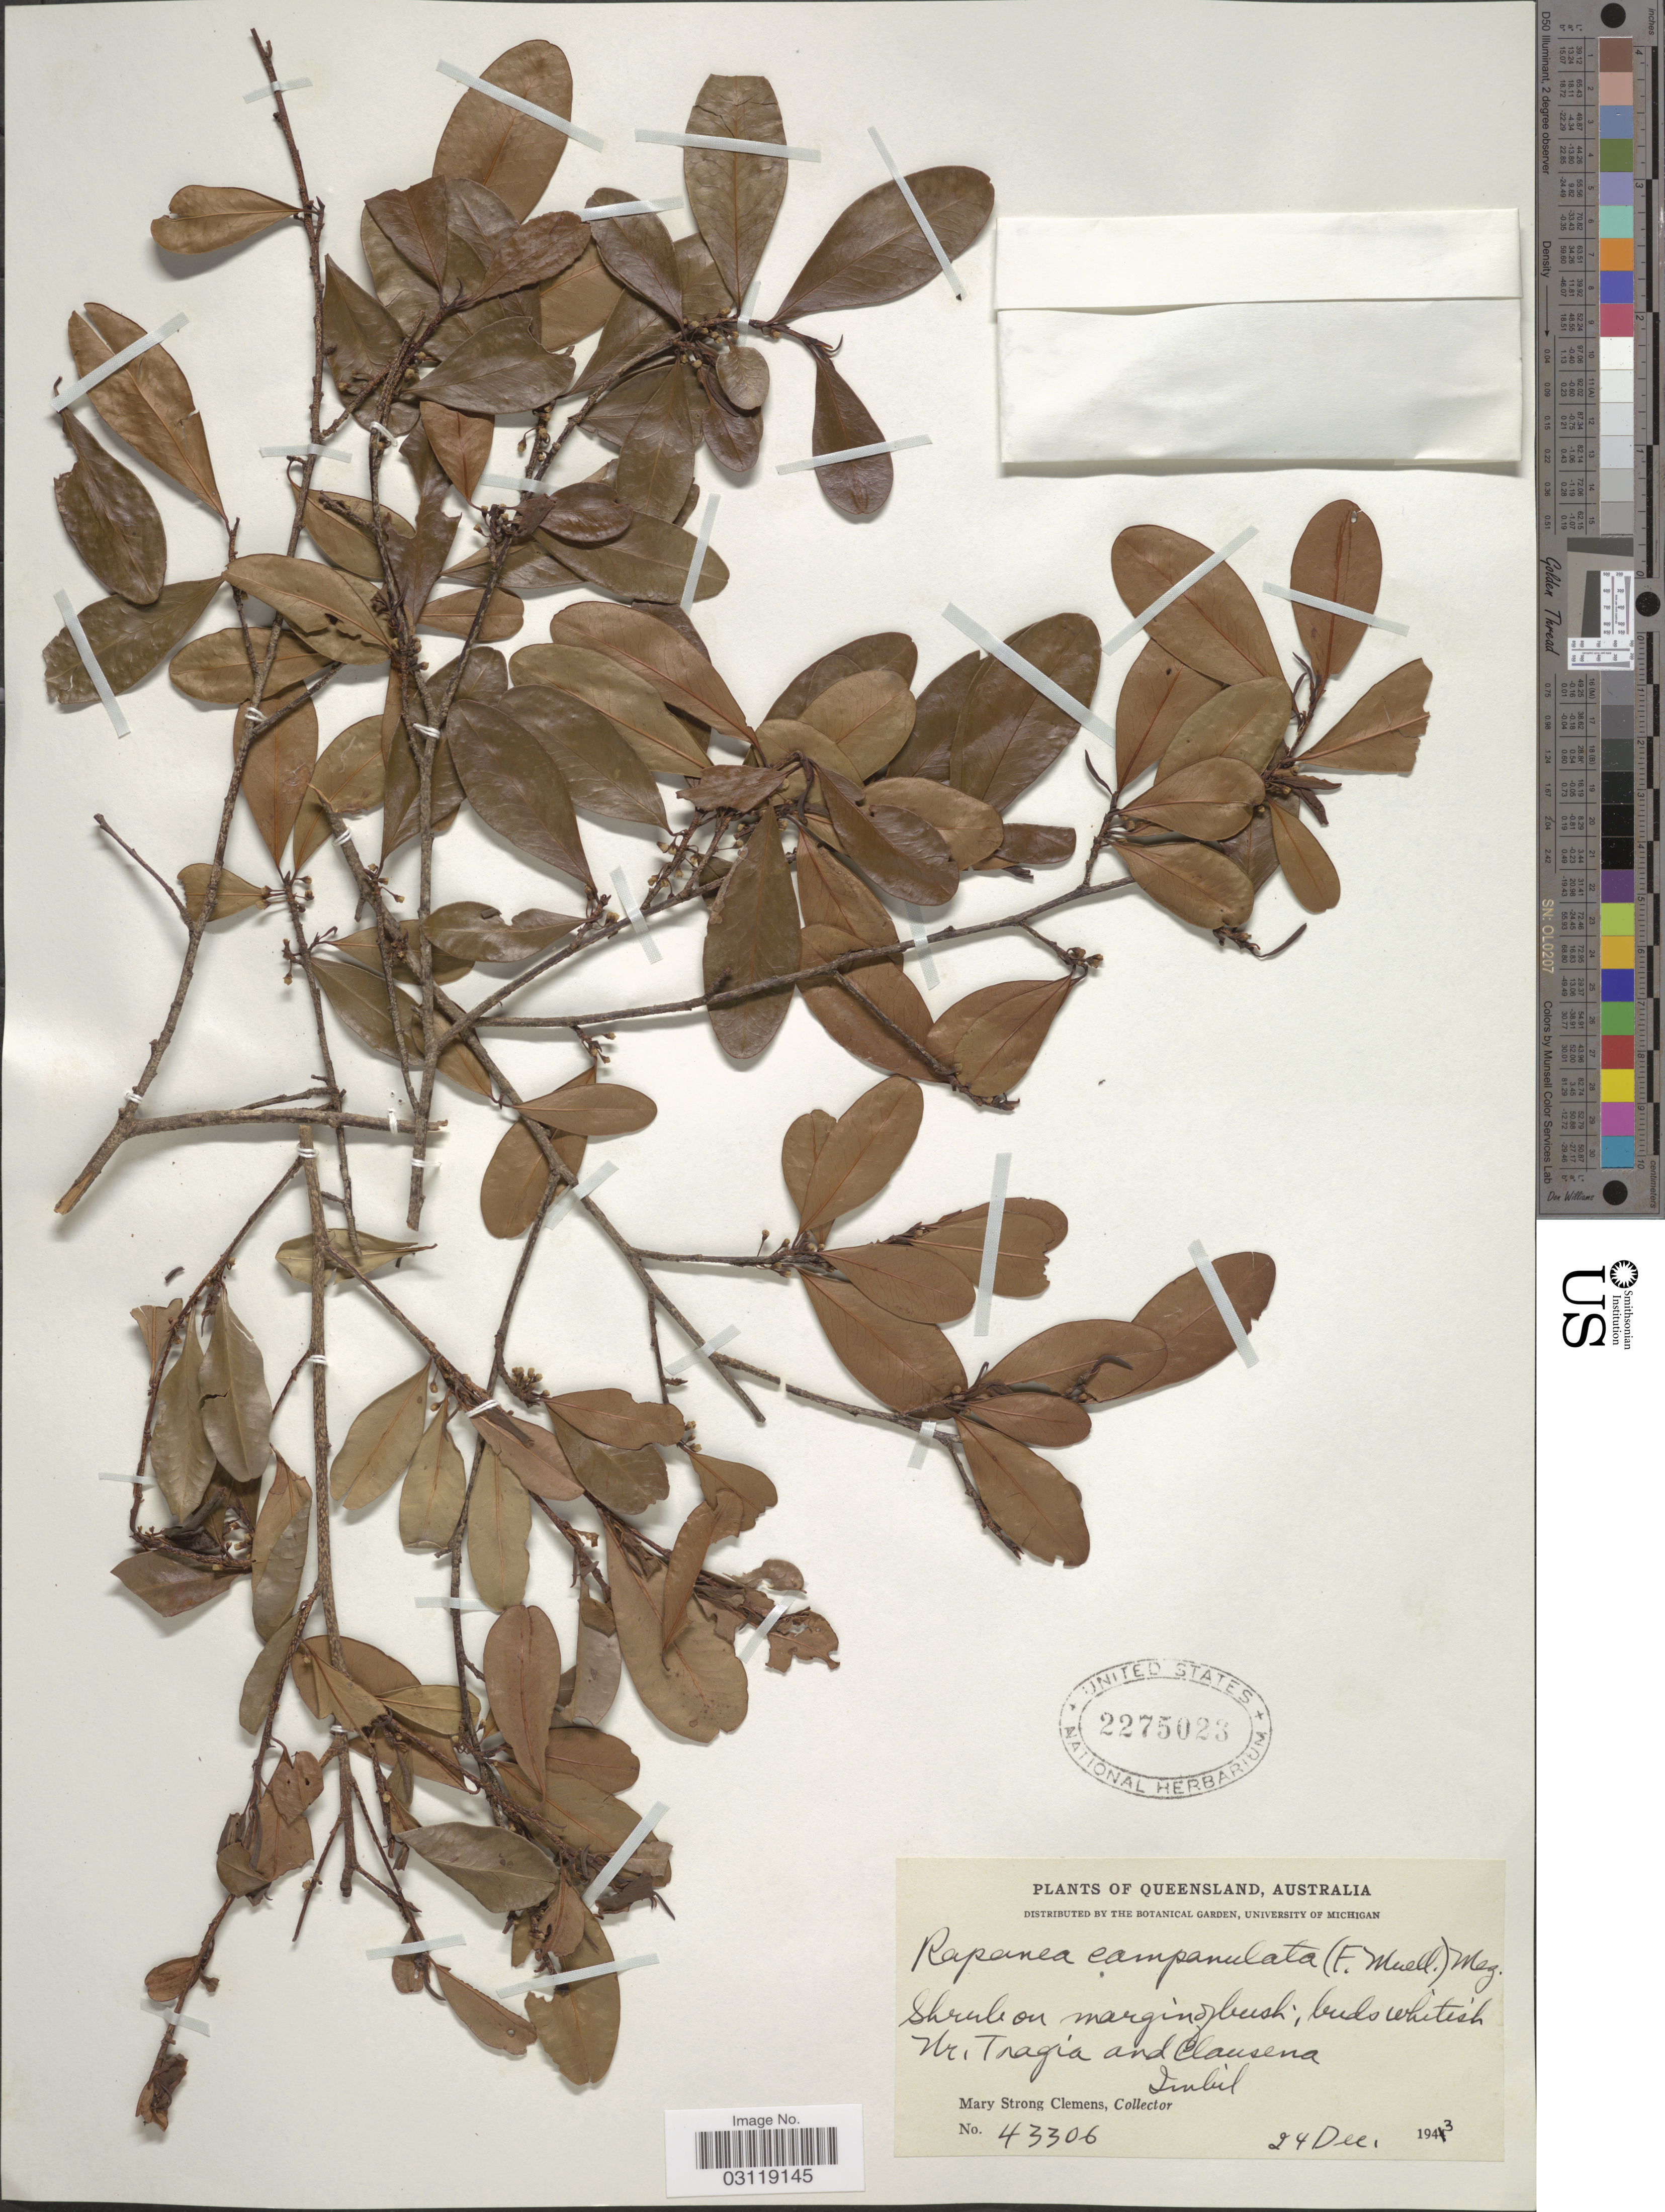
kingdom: Plantae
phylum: Tracheophyta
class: Magnoliopsida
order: Ericales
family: Primulaceae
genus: Rapanea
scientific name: Rapanea campanulata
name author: (F. Muell.) Mez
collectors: M. S. Clemens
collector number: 43306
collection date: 1943-12-24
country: Australia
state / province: Queensland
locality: Nr. Tragia and Clausena. Imbil.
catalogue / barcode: US 2275023